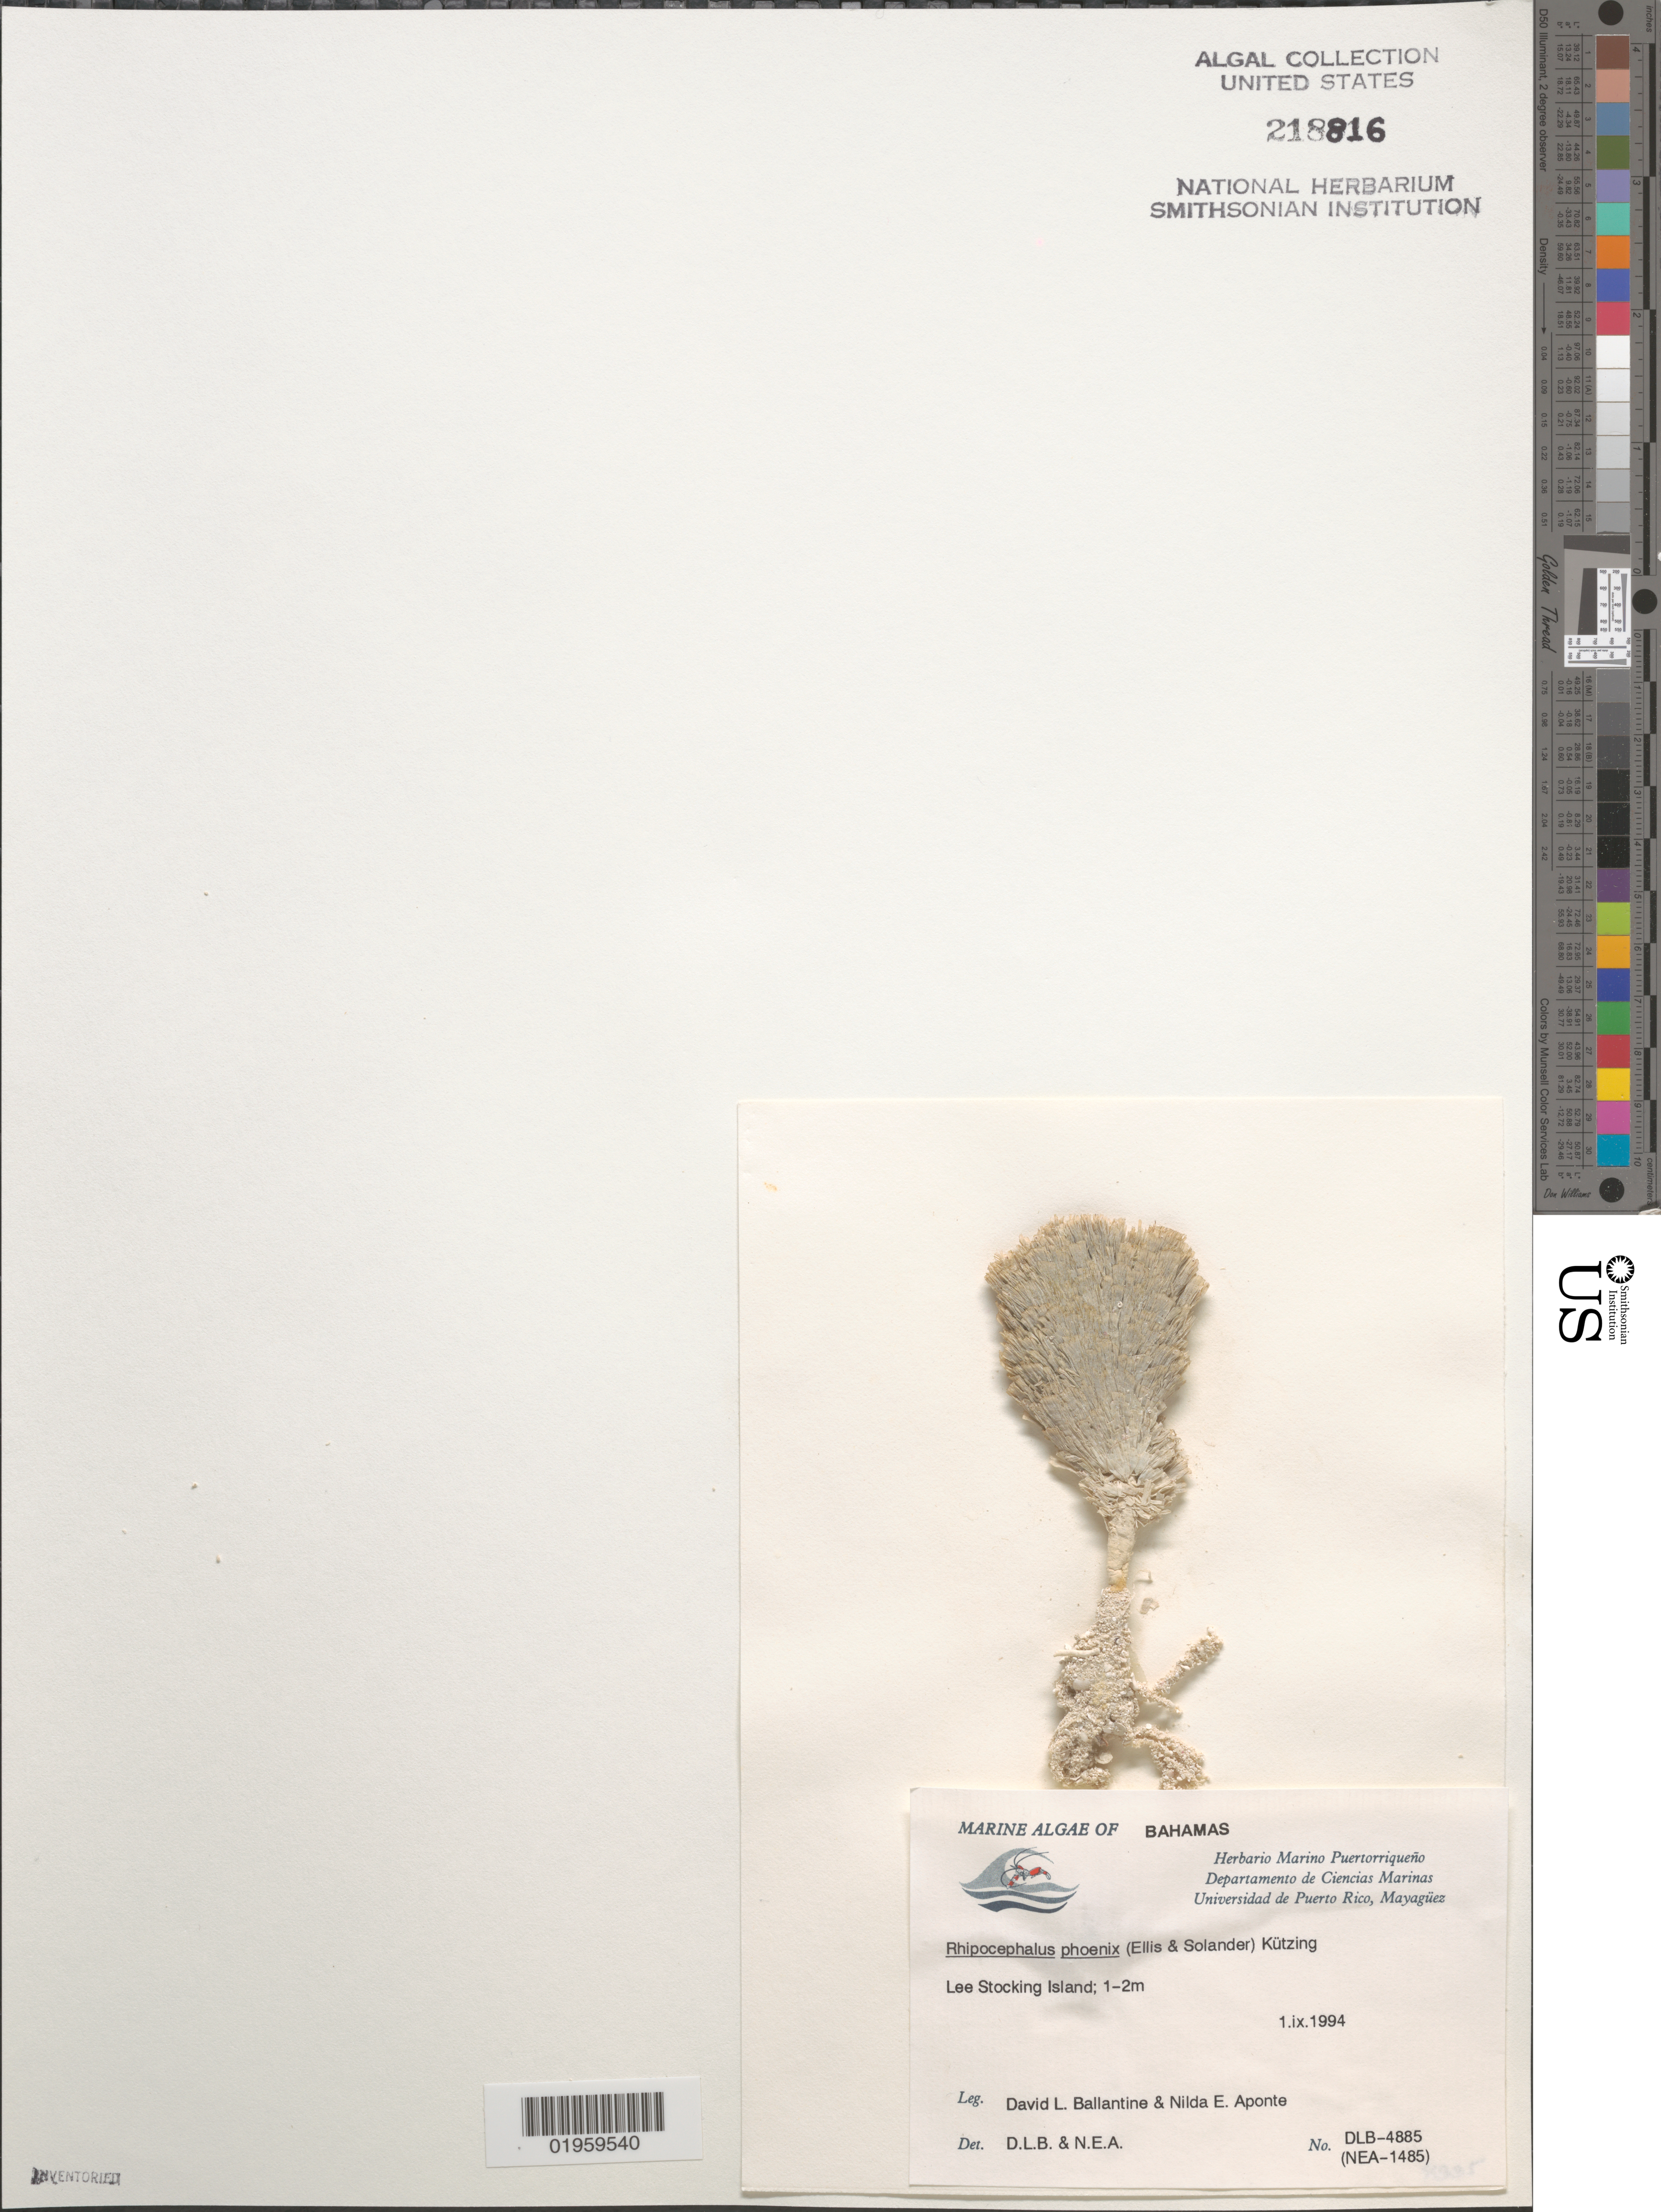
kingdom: Plantae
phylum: Chlorophyta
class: Ulvophyceae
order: Bryopsidales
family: Udoteaceae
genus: Rhipocephalus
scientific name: Rhipocephalus phoenix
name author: (J. Ellis & Sol.) Kütz.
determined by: Ballantine, D. L.; Aponte, N. E.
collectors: D.L. Ballantine & N. E. Aponte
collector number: DLB 4885, NEA 1485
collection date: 1994-09-01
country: Bahamas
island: Lee Stocking Island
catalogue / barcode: US 218816